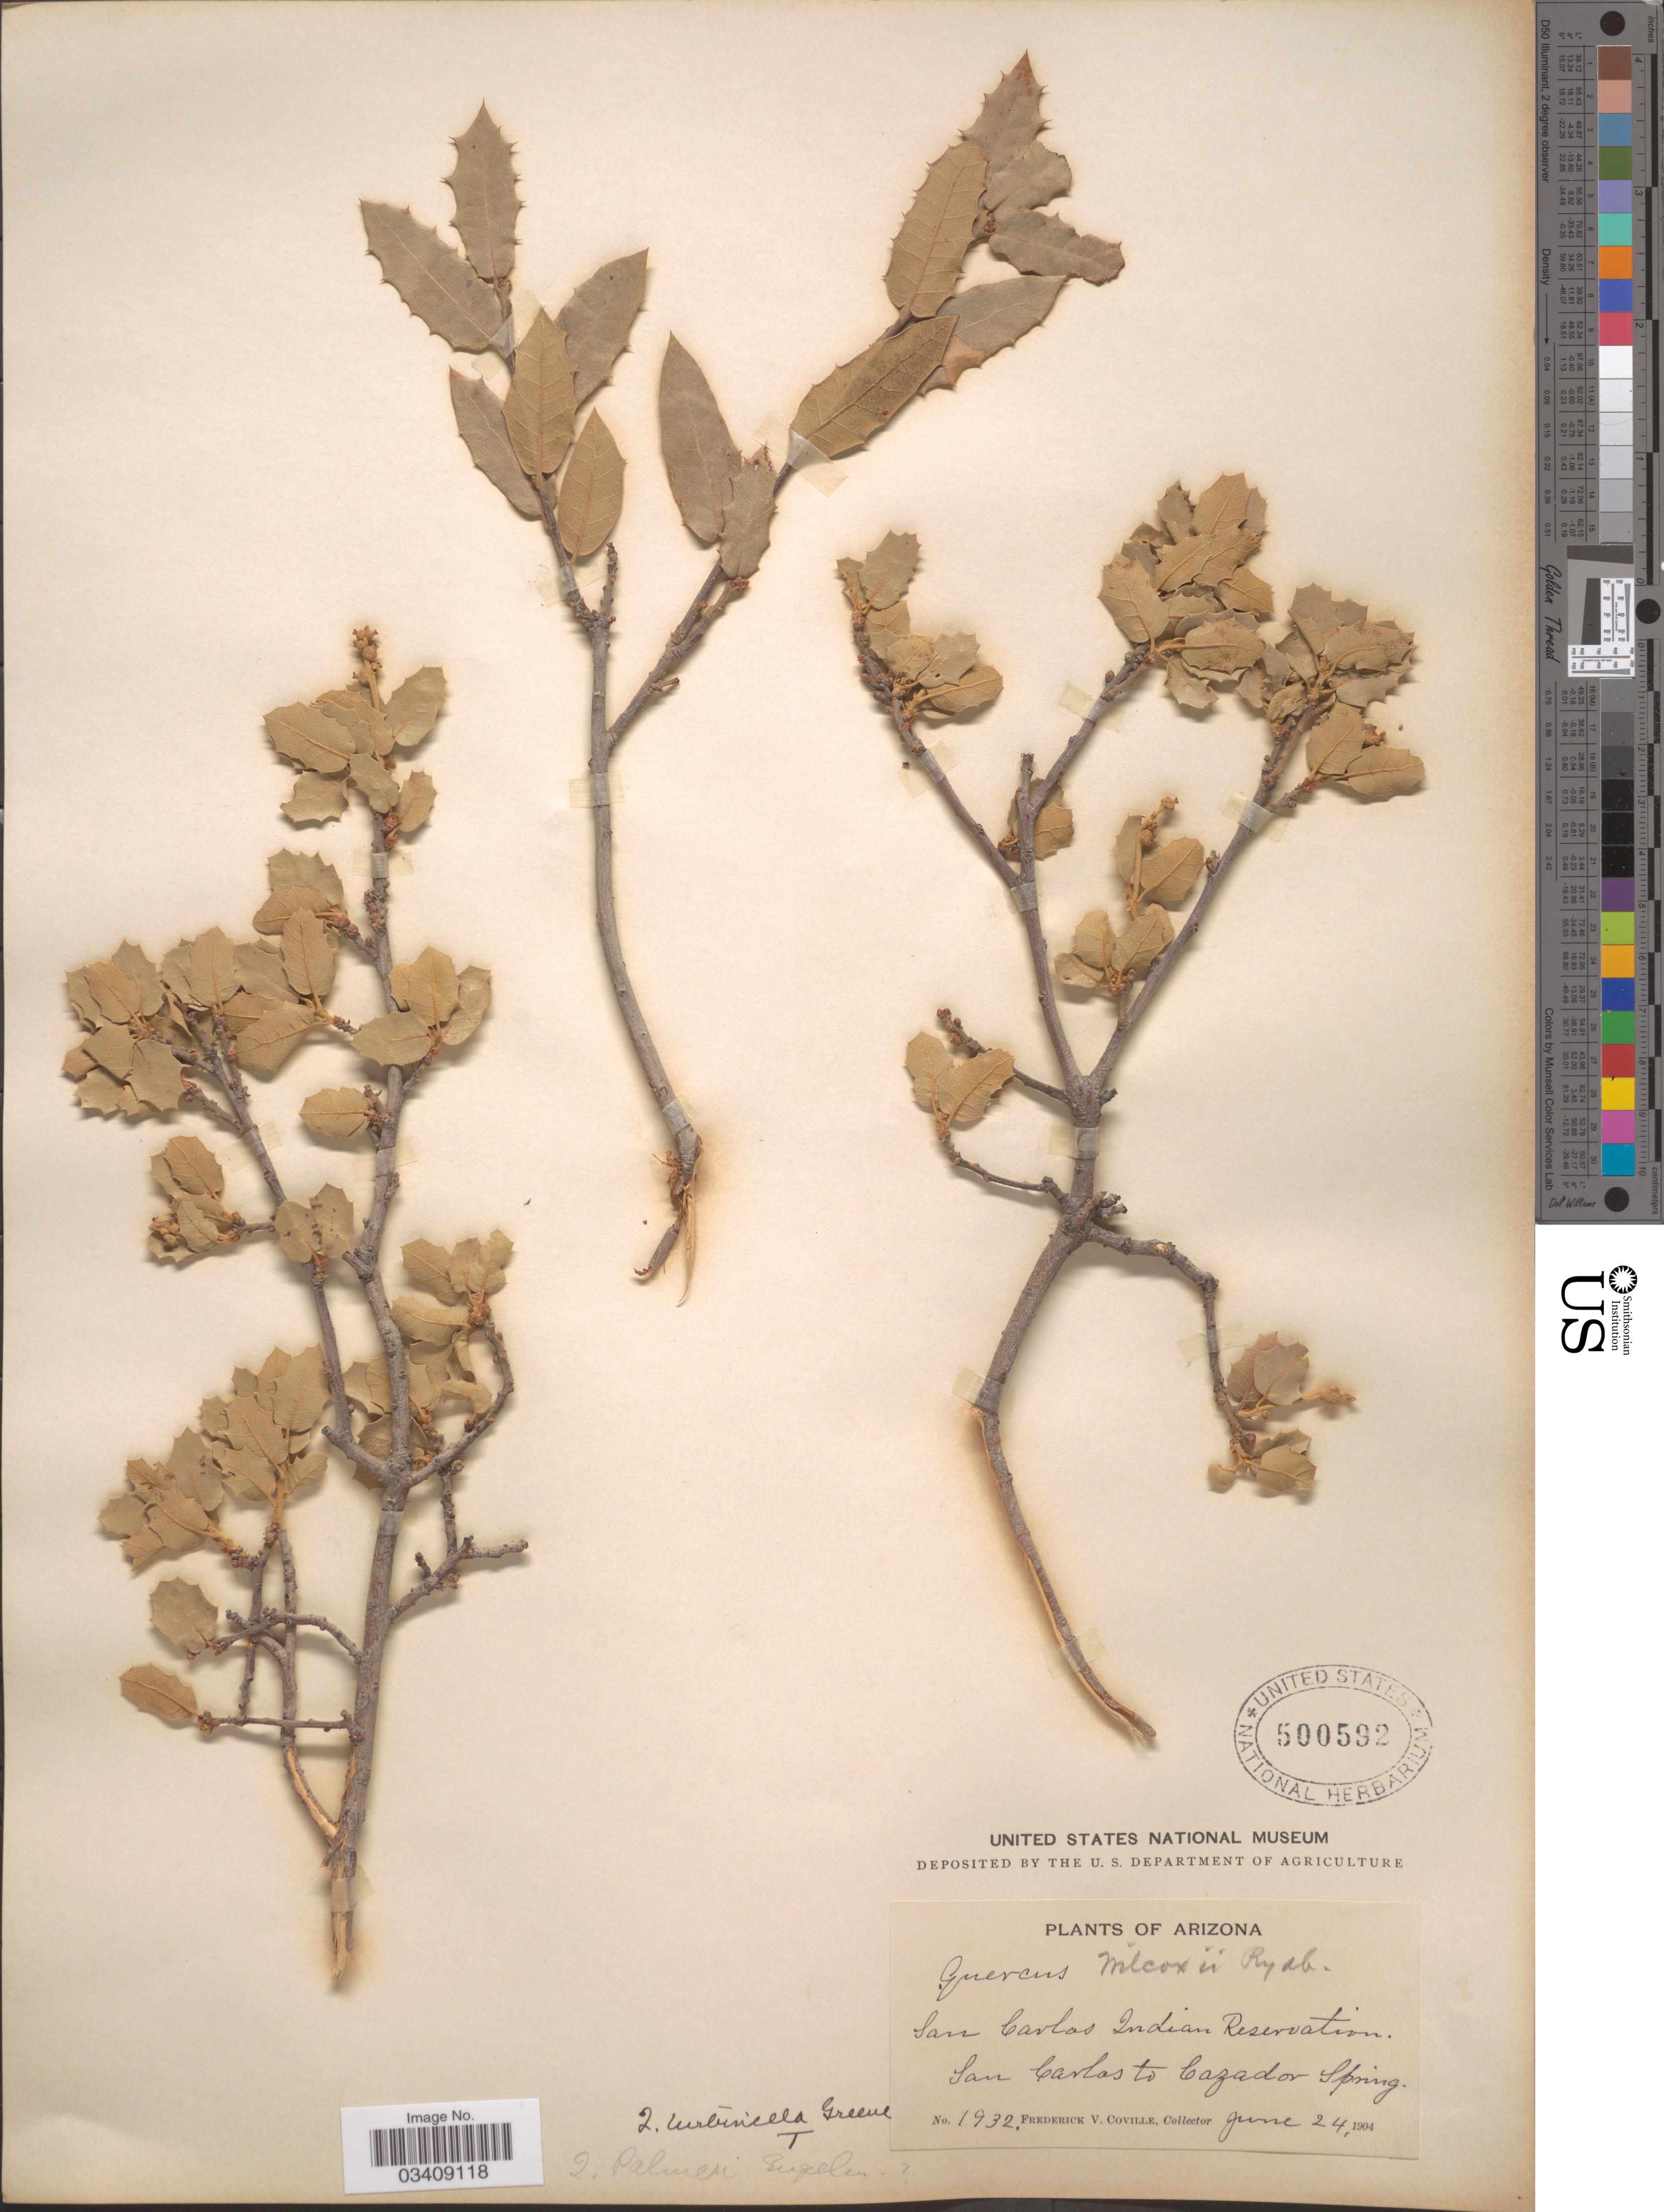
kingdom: Plantae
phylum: Tracheophyta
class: Magnoliopsida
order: Fagales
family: Fagaceae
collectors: F. V. Coville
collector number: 1932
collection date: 1904-06-24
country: United States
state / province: Arizona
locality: San Carlos Indian Reservation. San Carlos to Cazador Spring.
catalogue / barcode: US 500592